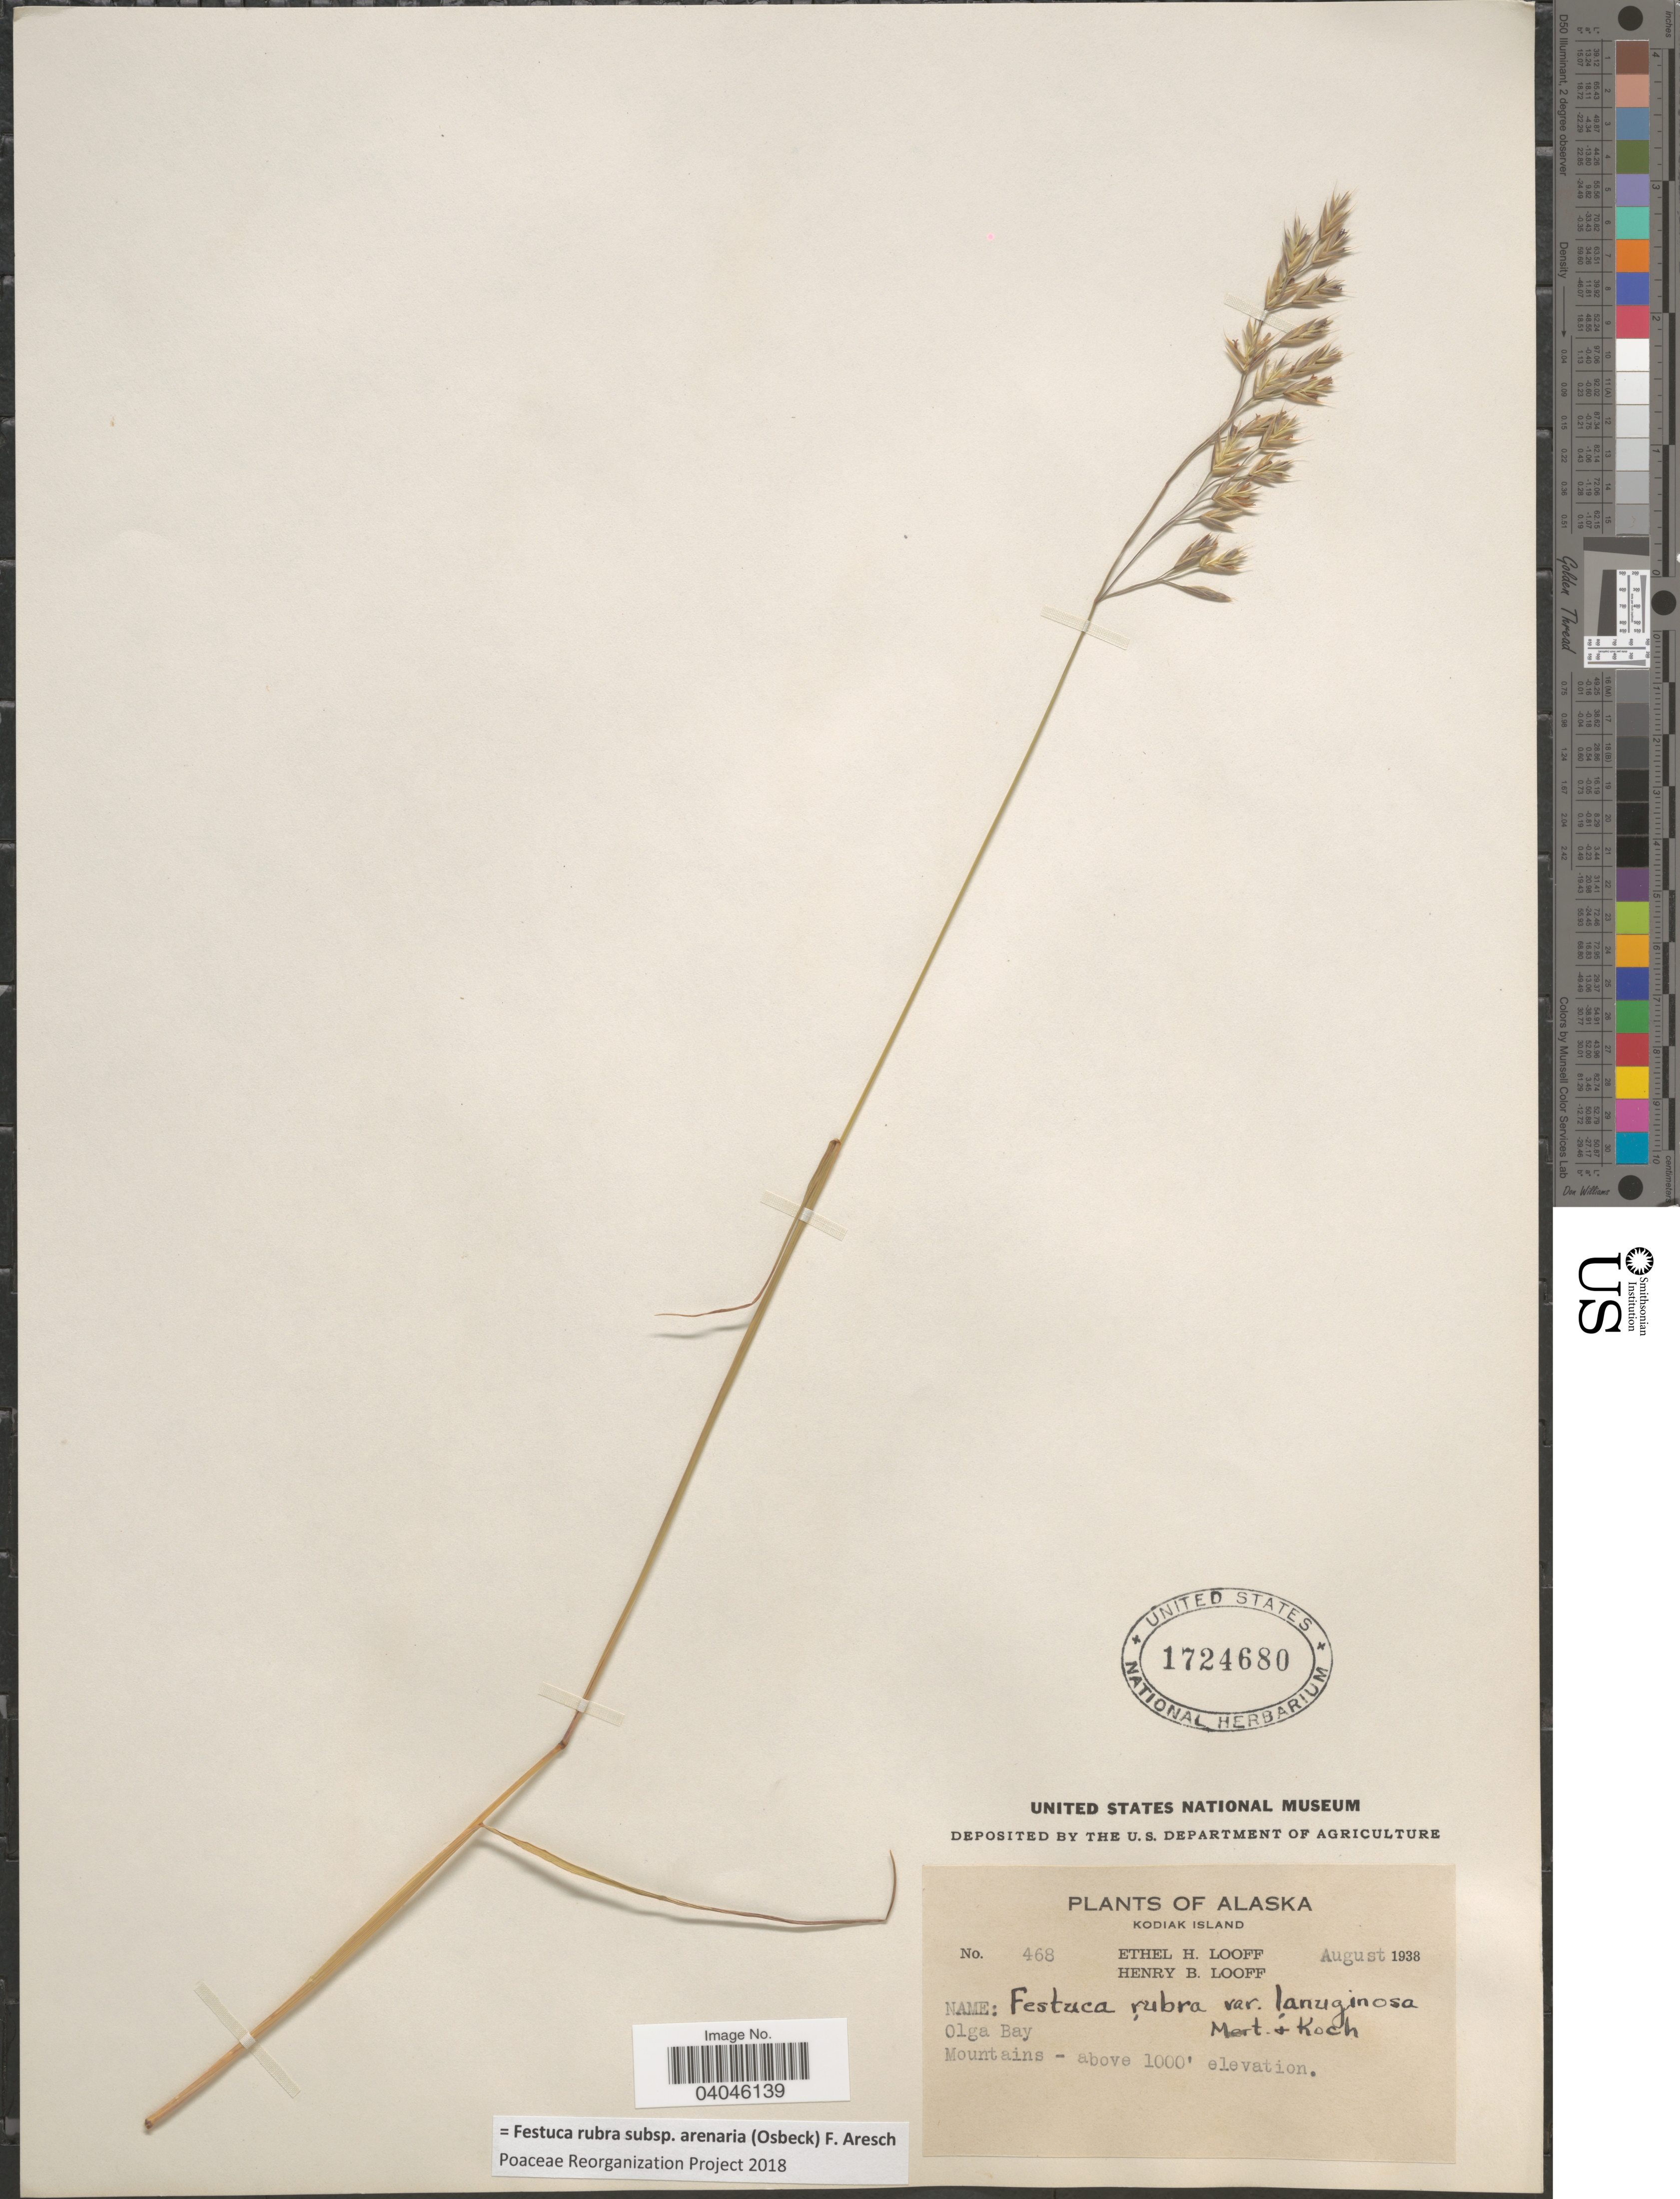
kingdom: Plantae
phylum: Tracheophyta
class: Liliopsida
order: Poales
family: Poaceae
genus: Festuca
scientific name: Festuca rubra subsp. arenaria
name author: (Osbeck) F. Aresch.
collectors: E. Looff & H. Looff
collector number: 468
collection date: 1938-08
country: United States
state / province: Alaska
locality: Kodiak Island. Olga Bay Mountains.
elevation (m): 305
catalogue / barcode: US 1724680